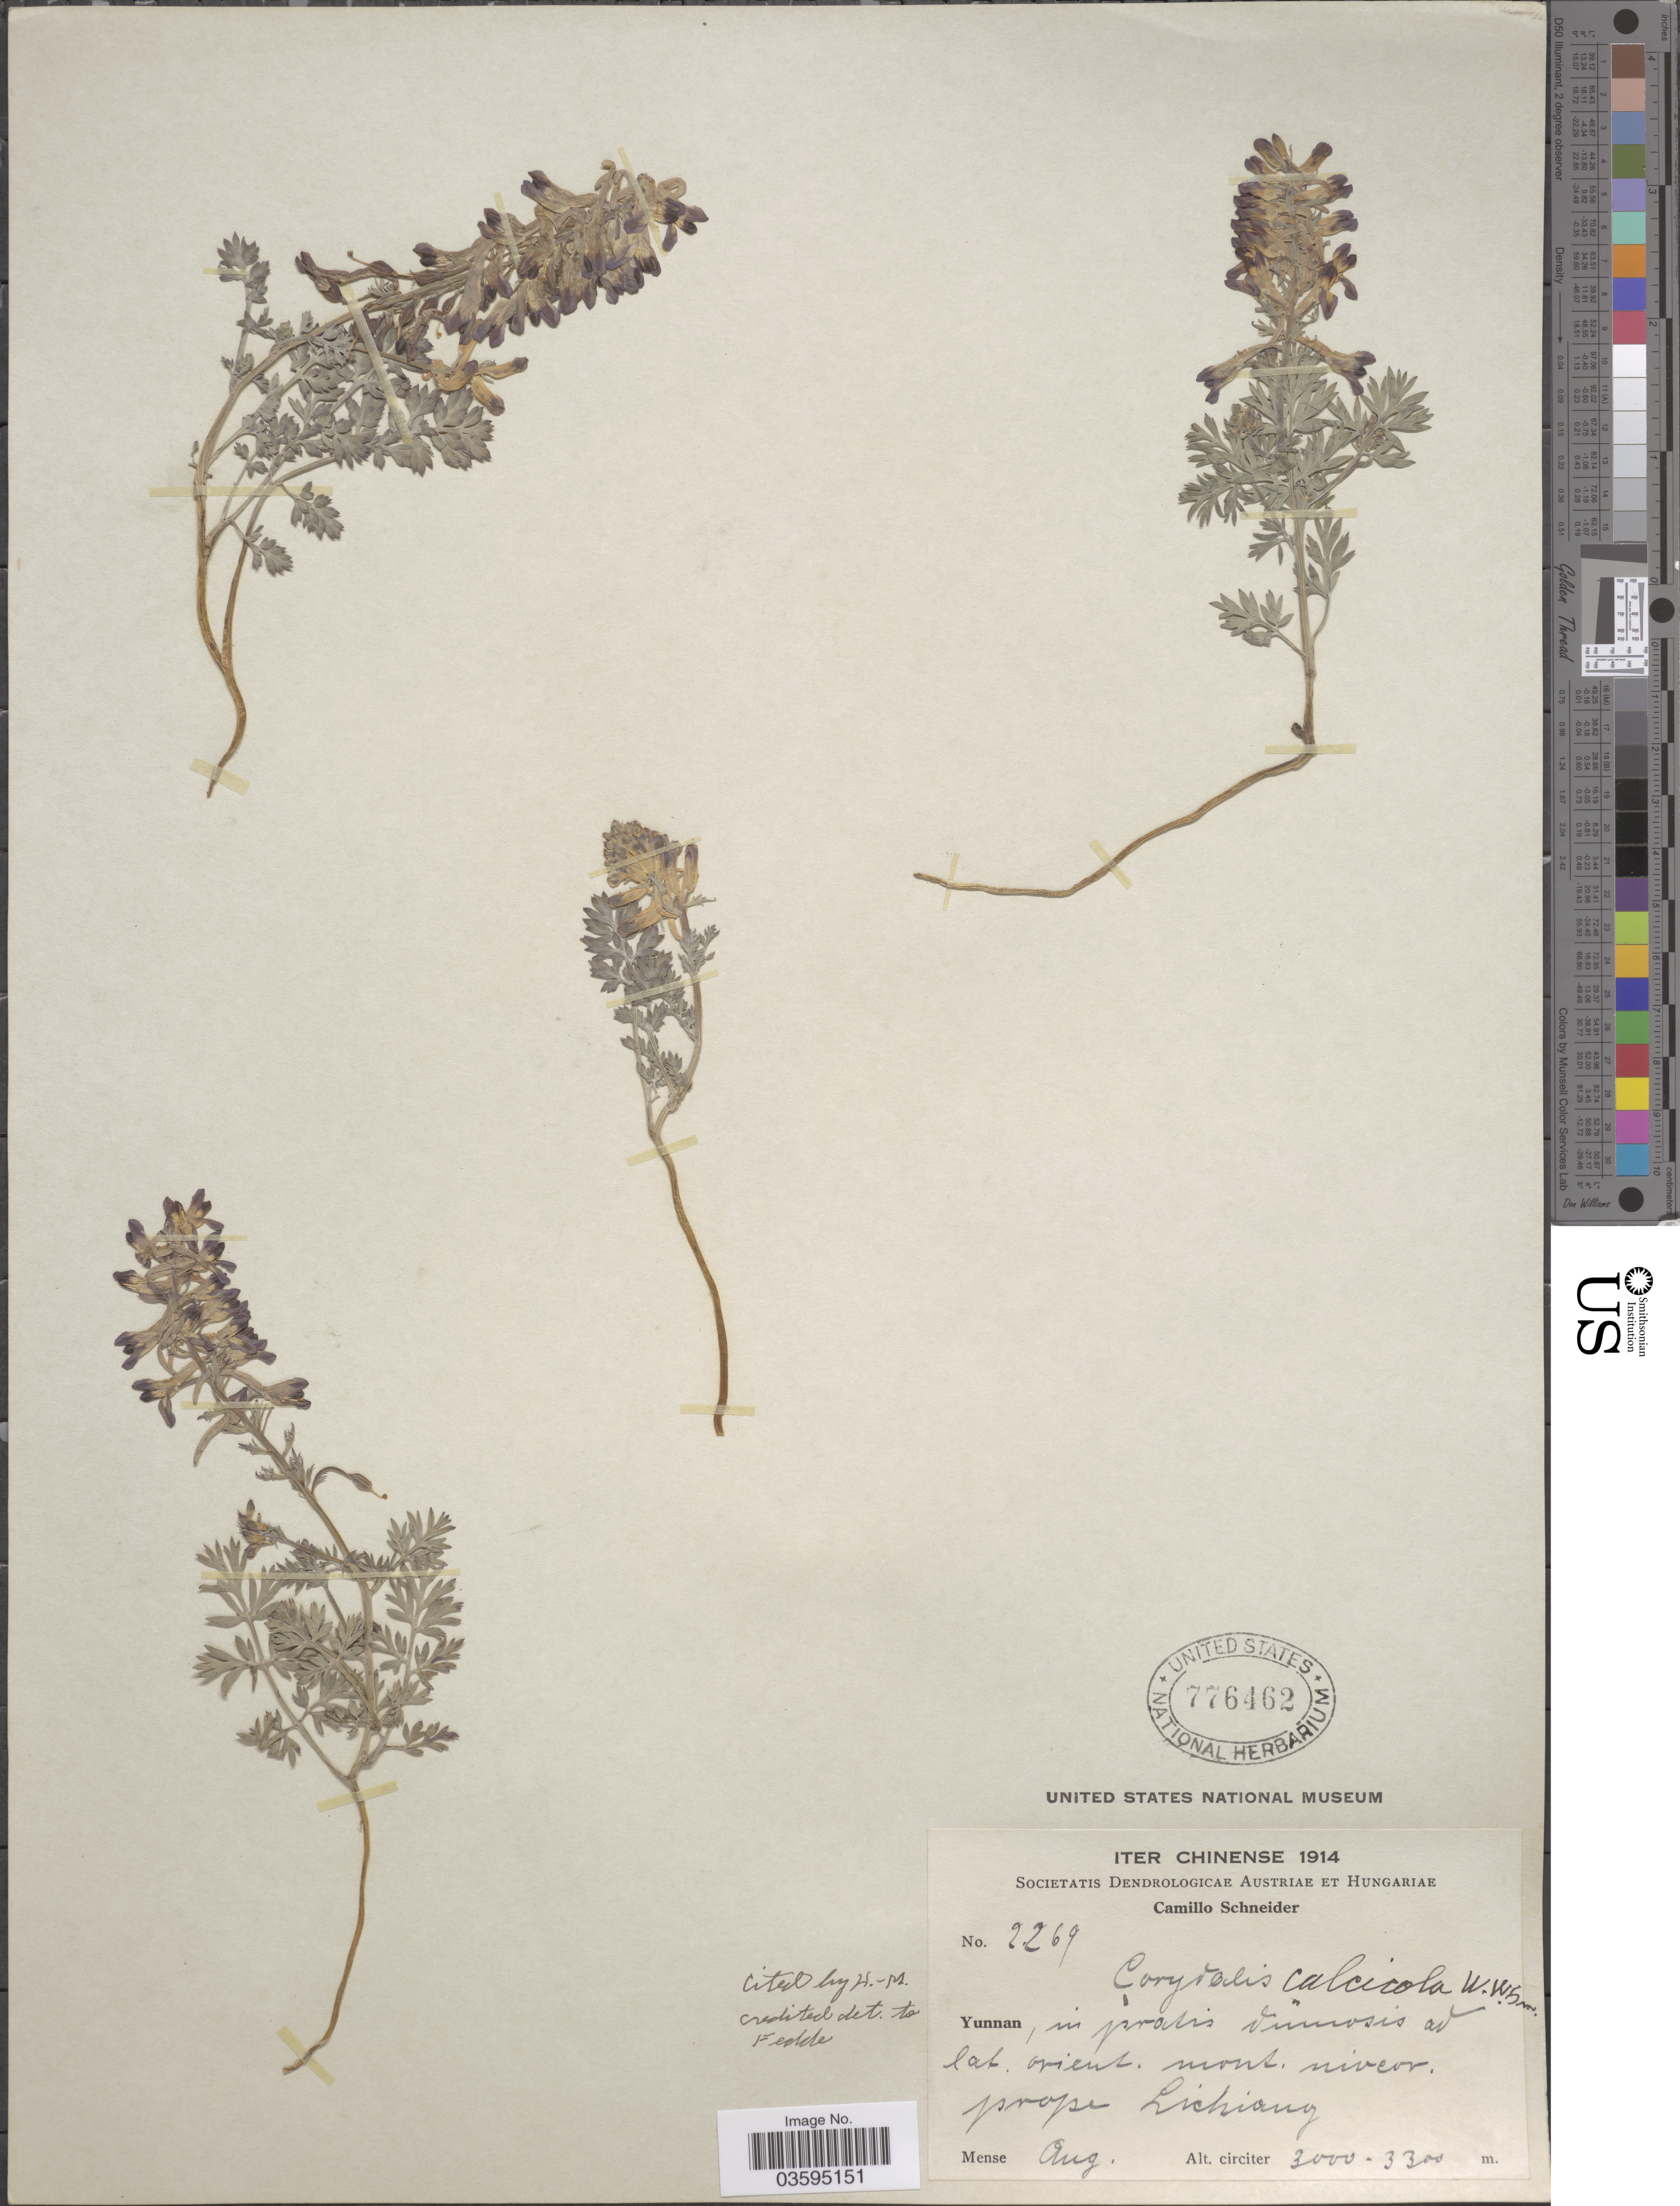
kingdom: Plantae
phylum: Tracheophyta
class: Magnoliopsida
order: Ranunculales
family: Papaveraceae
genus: Corydalis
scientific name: Corydalis calcicola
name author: W.W. Sm.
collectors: C. K. Schneider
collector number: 2269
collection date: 1914-08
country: China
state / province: Yunnan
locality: In pratis vimosis ad lat. orient. mont. niveor. prope Lichiang.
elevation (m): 3000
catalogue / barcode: US 776462